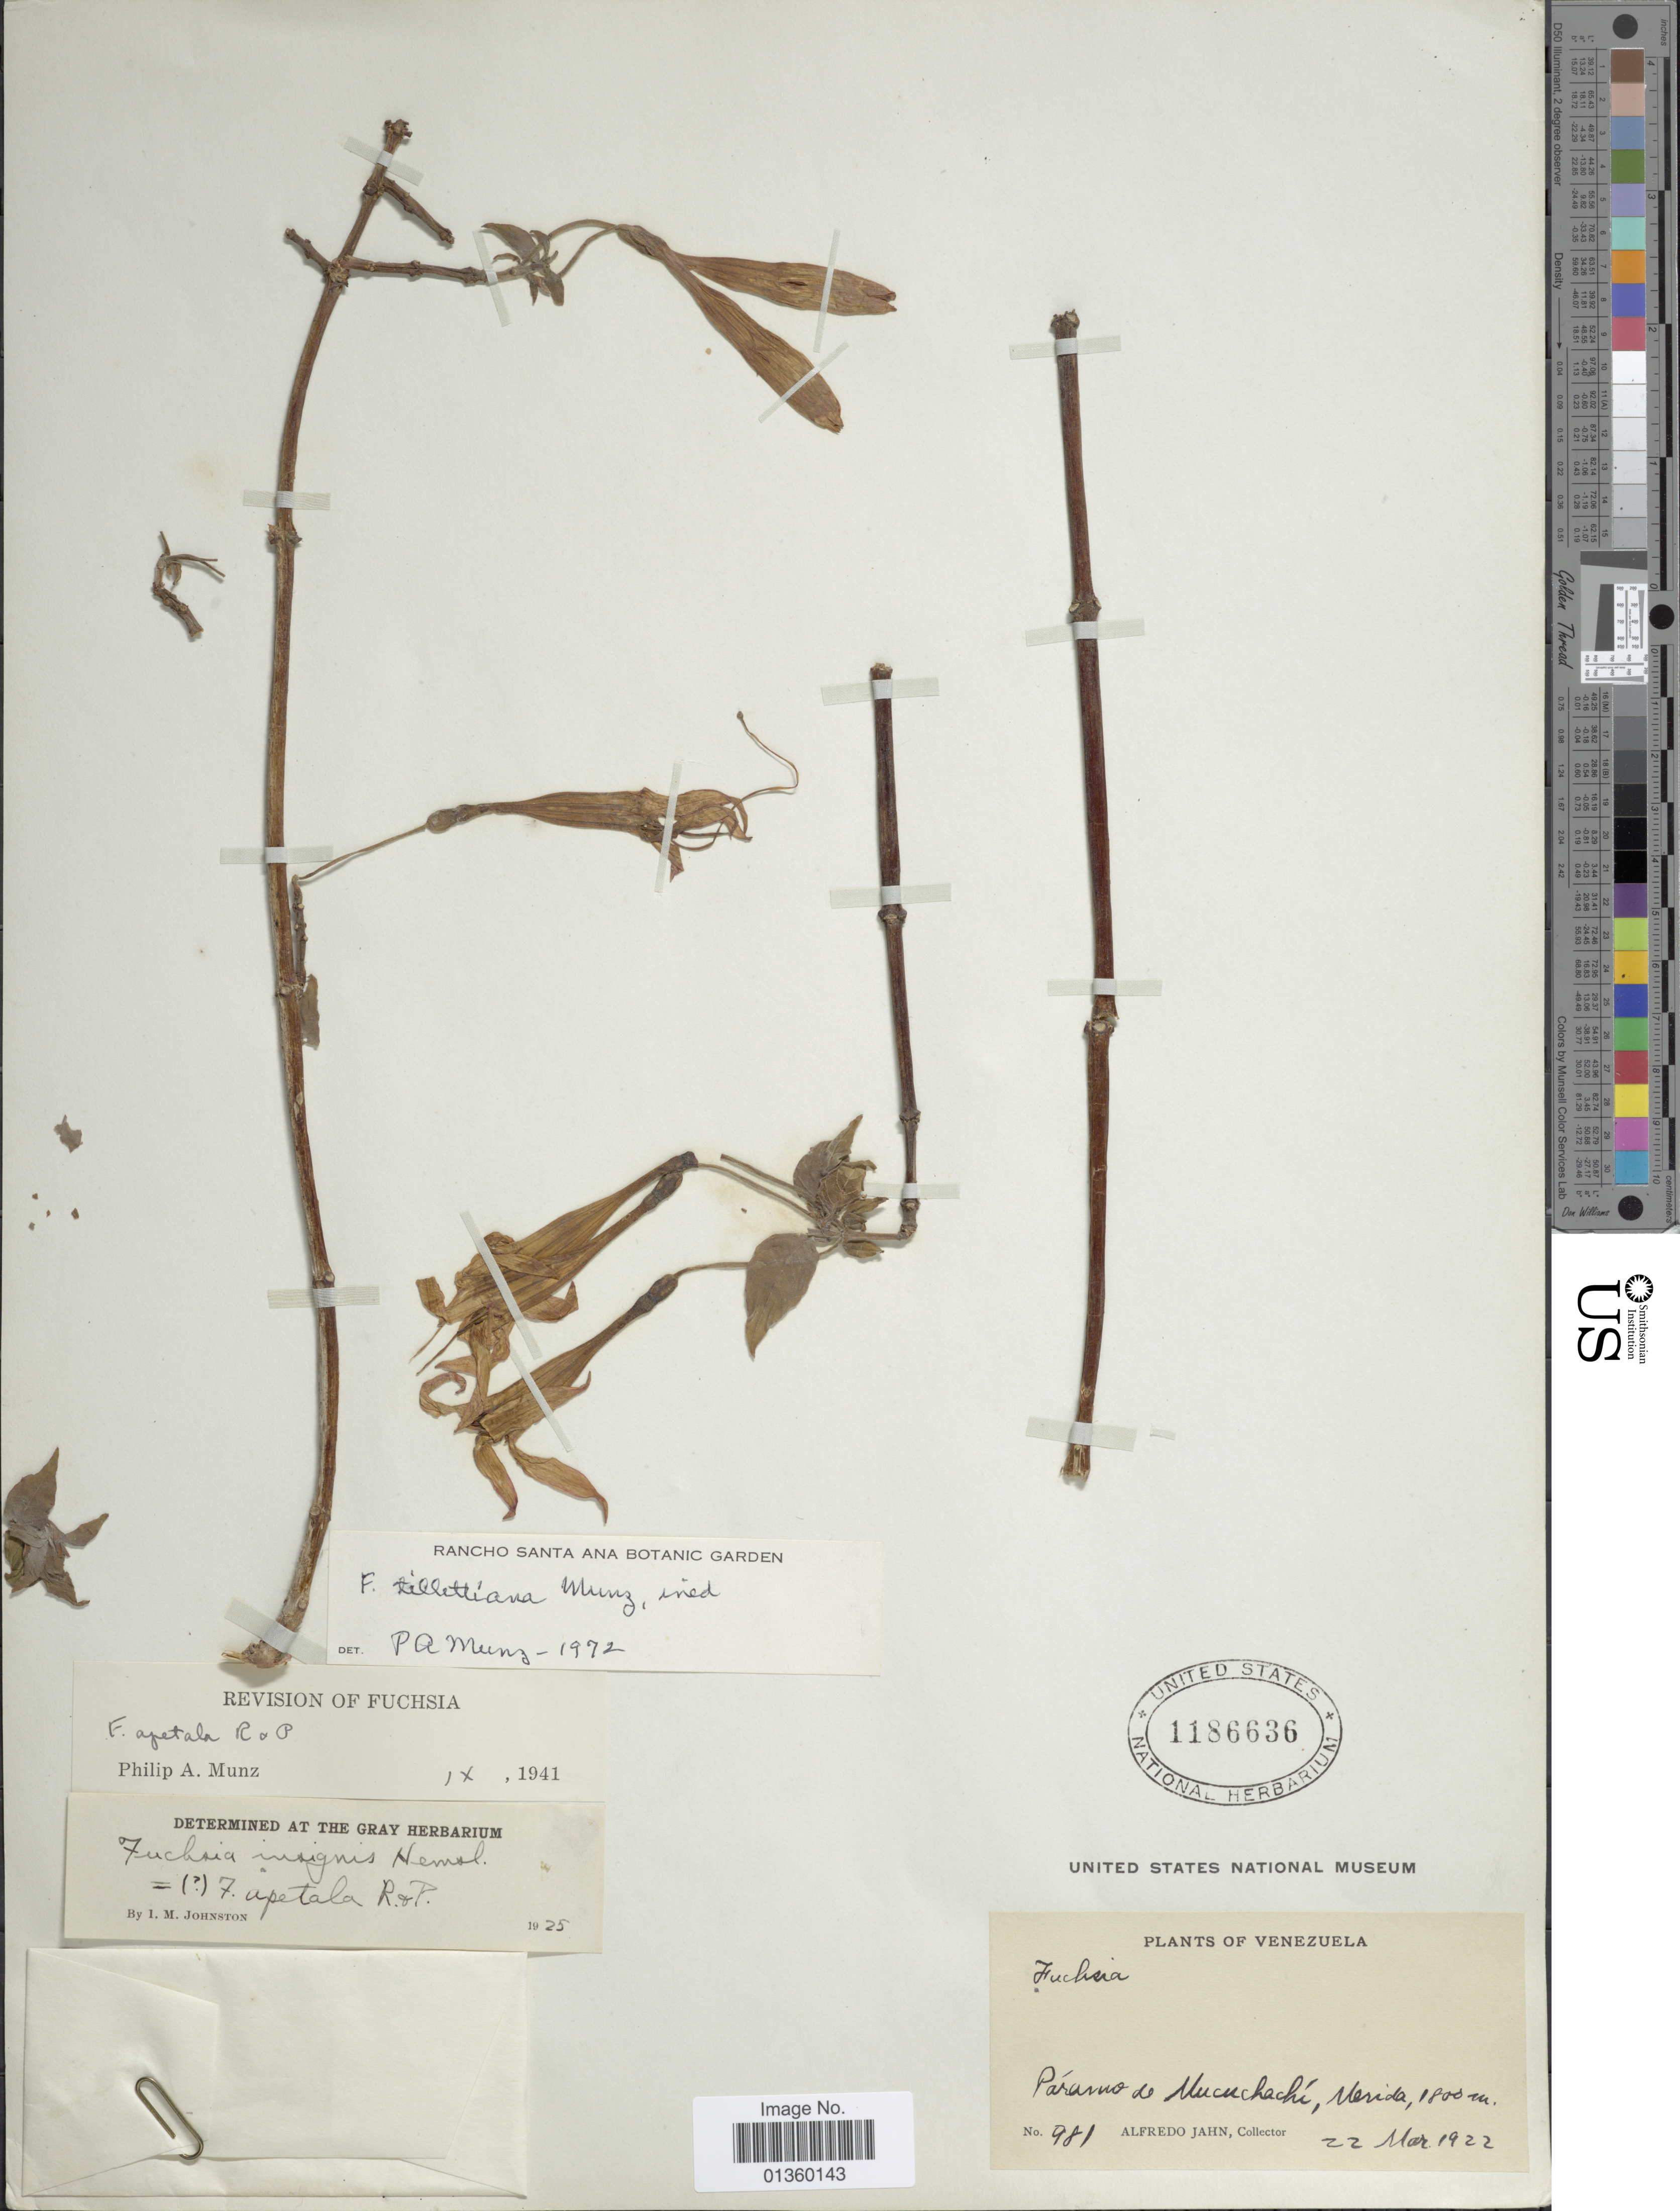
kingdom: Plantae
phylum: Tracheophyta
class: Magnoliopsida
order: Myrtales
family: Onagraceae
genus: Fuchsia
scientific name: Fuchsia tillettiana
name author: Munz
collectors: A. Jahn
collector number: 981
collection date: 1922-03-22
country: Venezuela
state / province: Mérida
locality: Páramo de Mucuchachí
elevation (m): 1800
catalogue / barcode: US 1186636